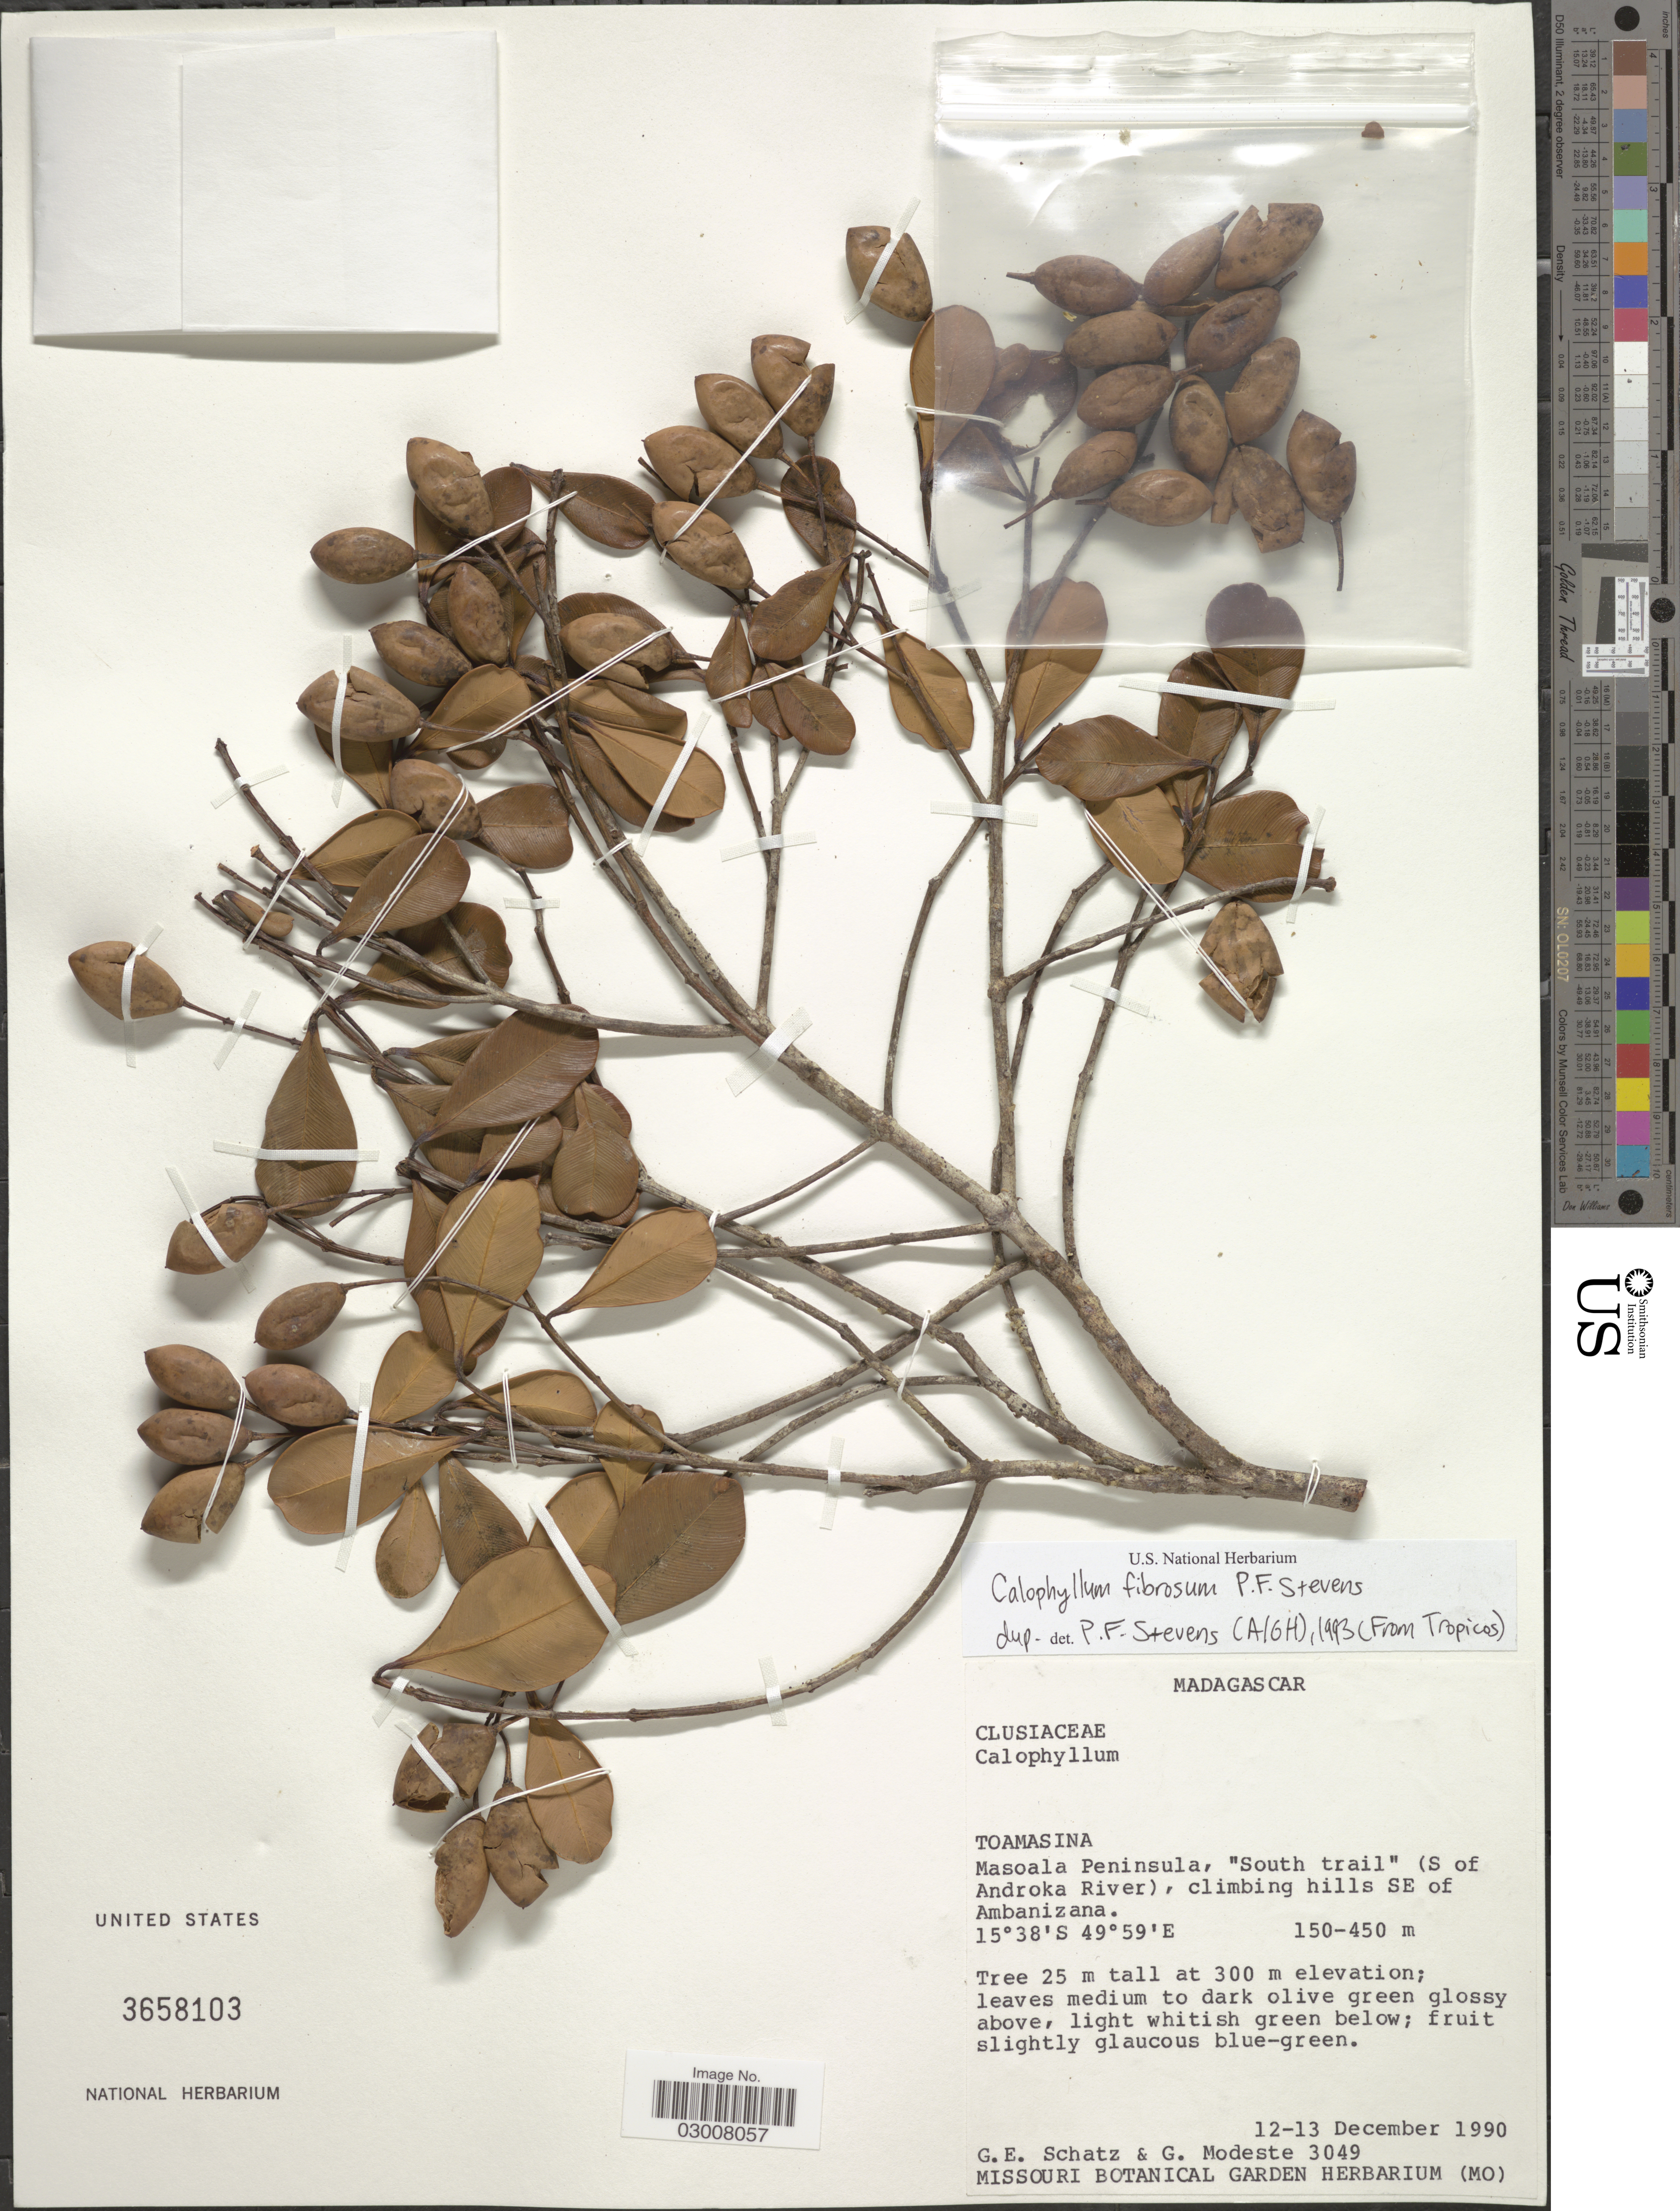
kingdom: Plantae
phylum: Tracheophyta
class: Magnoliopsida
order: Malpighiales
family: Calophyllaceae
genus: Calophyllum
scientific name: Calophyllum fibrosum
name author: P.F. Stevens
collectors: G. Schatz & G. Modeste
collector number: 3049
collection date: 1990-12-12/1990-12-13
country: Madagascar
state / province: Analanjirofo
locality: Masoala Peninsula, "South trail" (S of Androka River), climbing hills SE of Ambanizana.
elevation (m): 150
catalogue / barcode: US 3658103